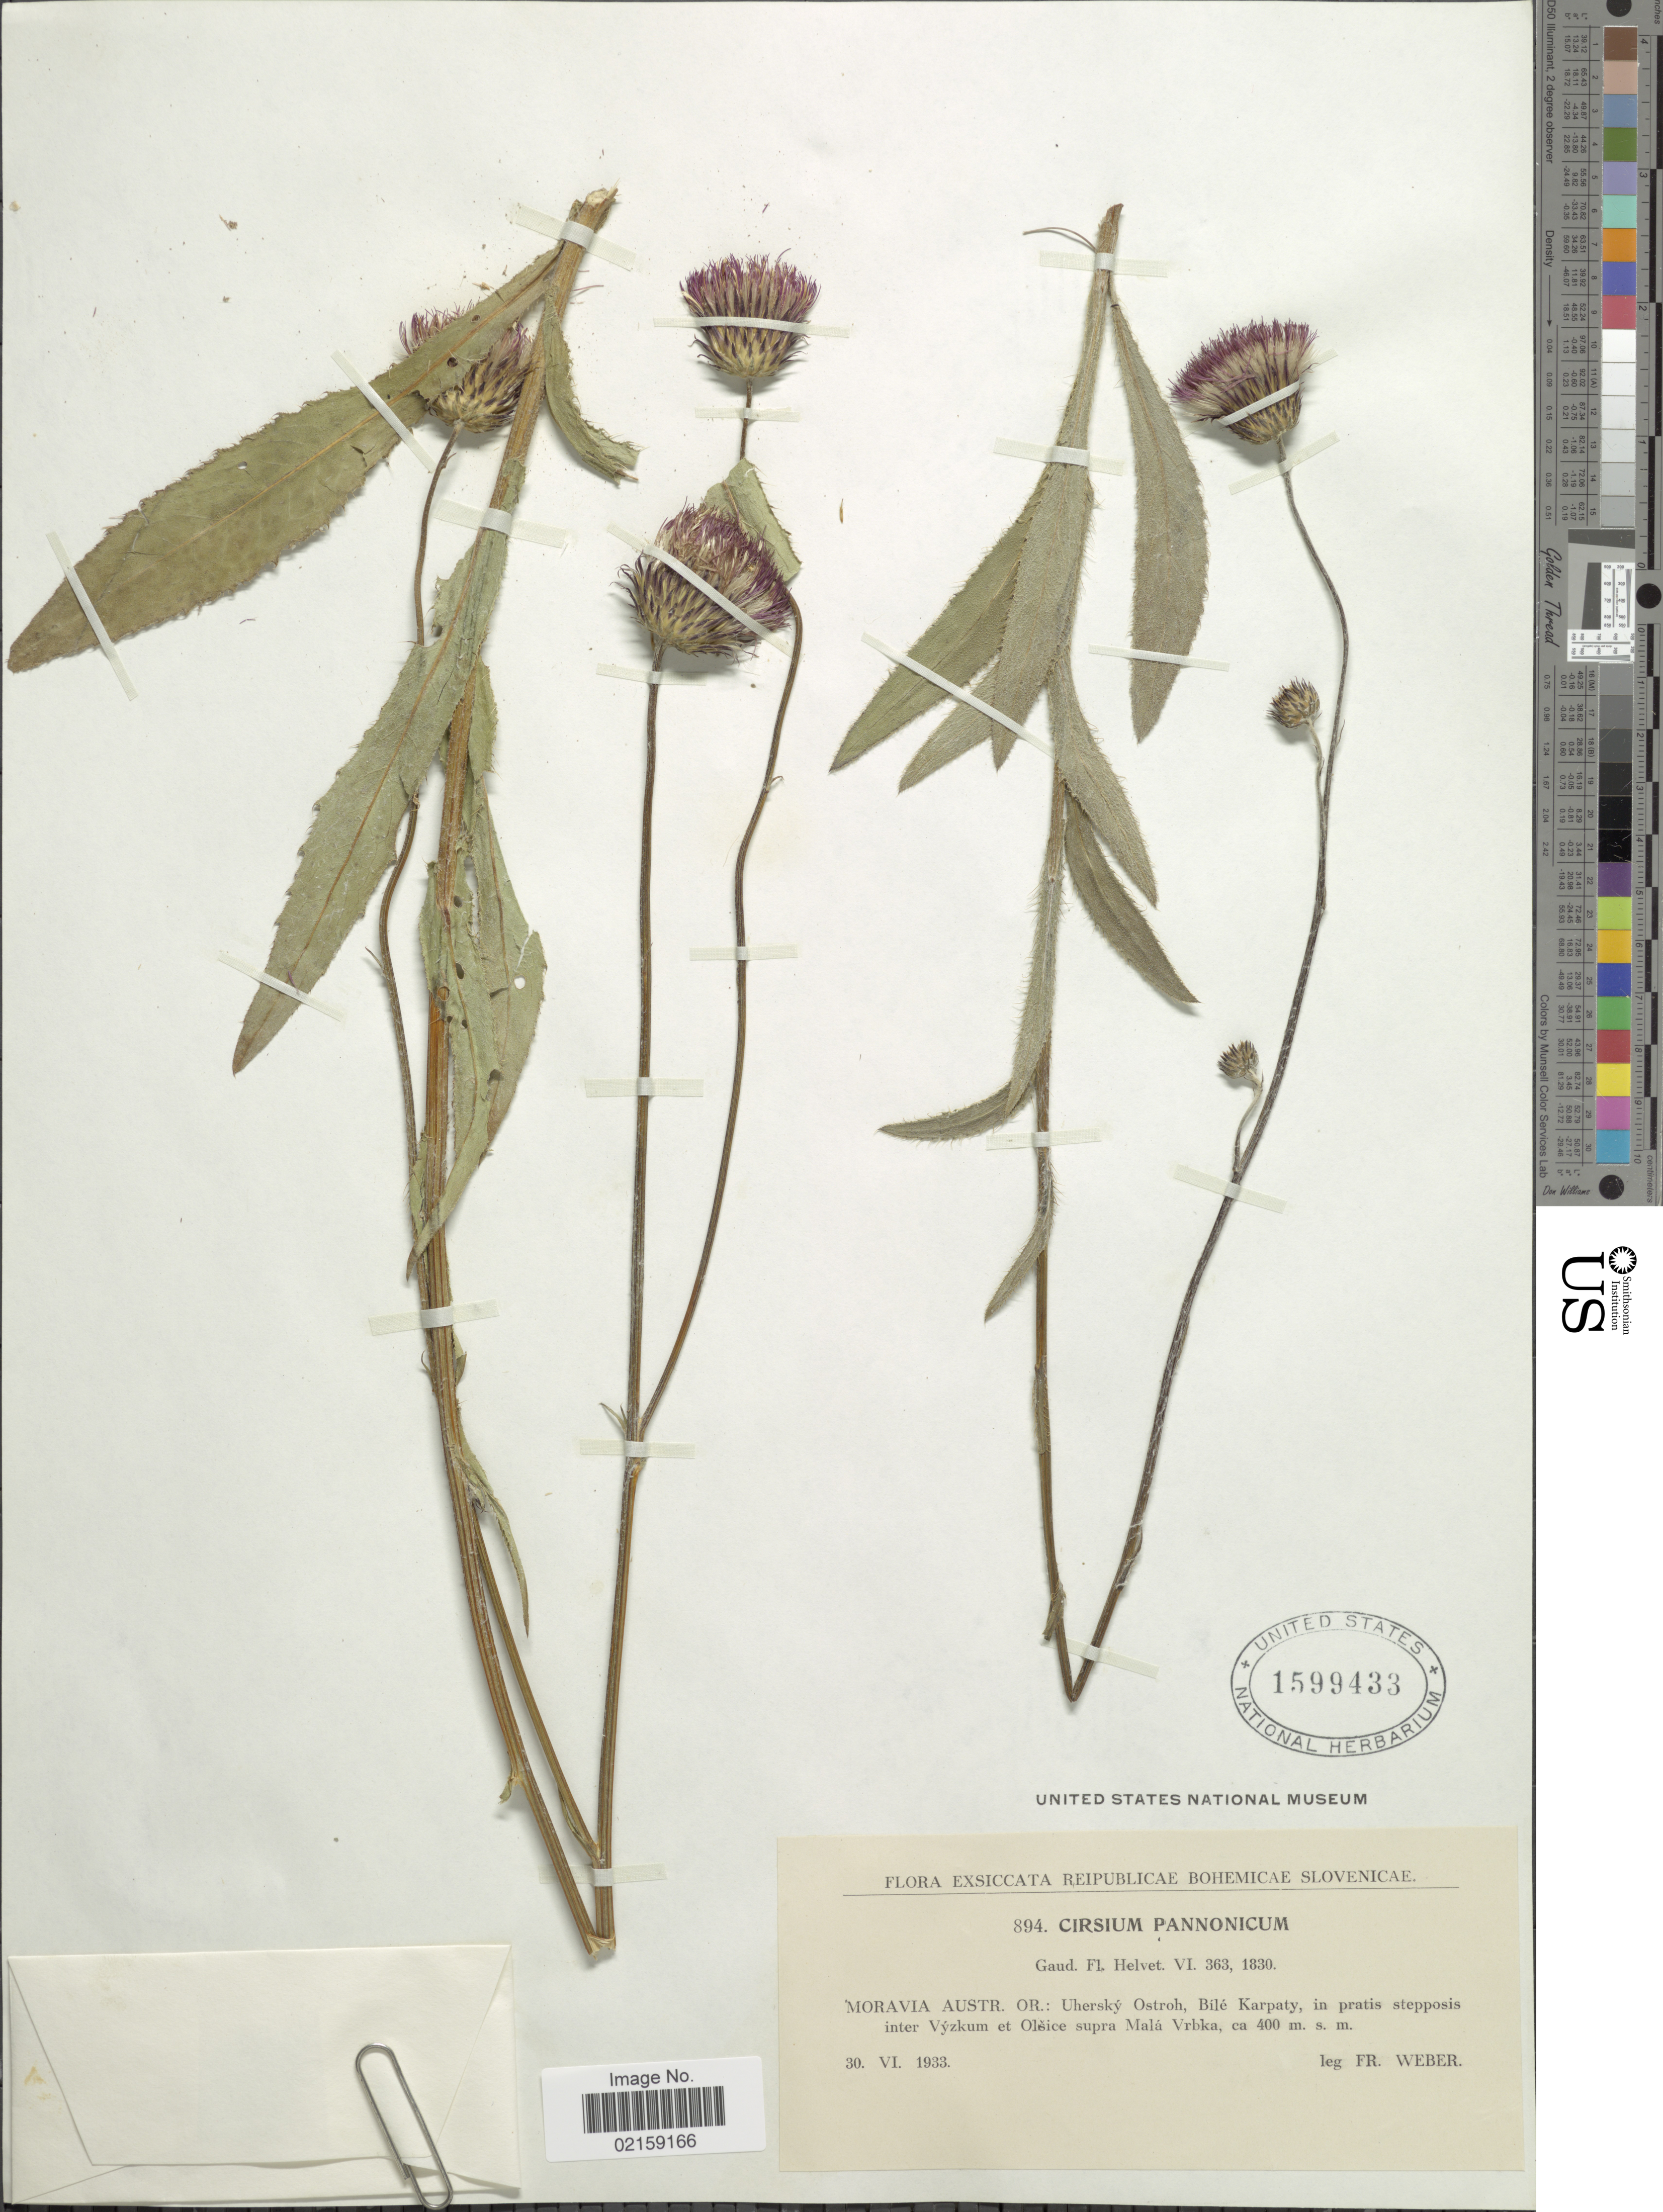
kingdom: Plantae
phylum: Tracheophyta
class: Magnoliopsida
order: Asterales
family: Asteraceae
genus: Cirsium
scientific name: Cirsium pannonicum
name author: (L. f.) Link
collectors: F. Weber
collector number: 894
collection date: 1933-06-30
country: Czechia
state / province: South Moravian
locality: Moravia Austr. Or.: Uhersky Ostroh, Bile Karpaty, in pratis stepposis inter Vyzkum et Olsice supre Mala Vrbka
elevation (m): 400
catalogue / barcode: US 1599433